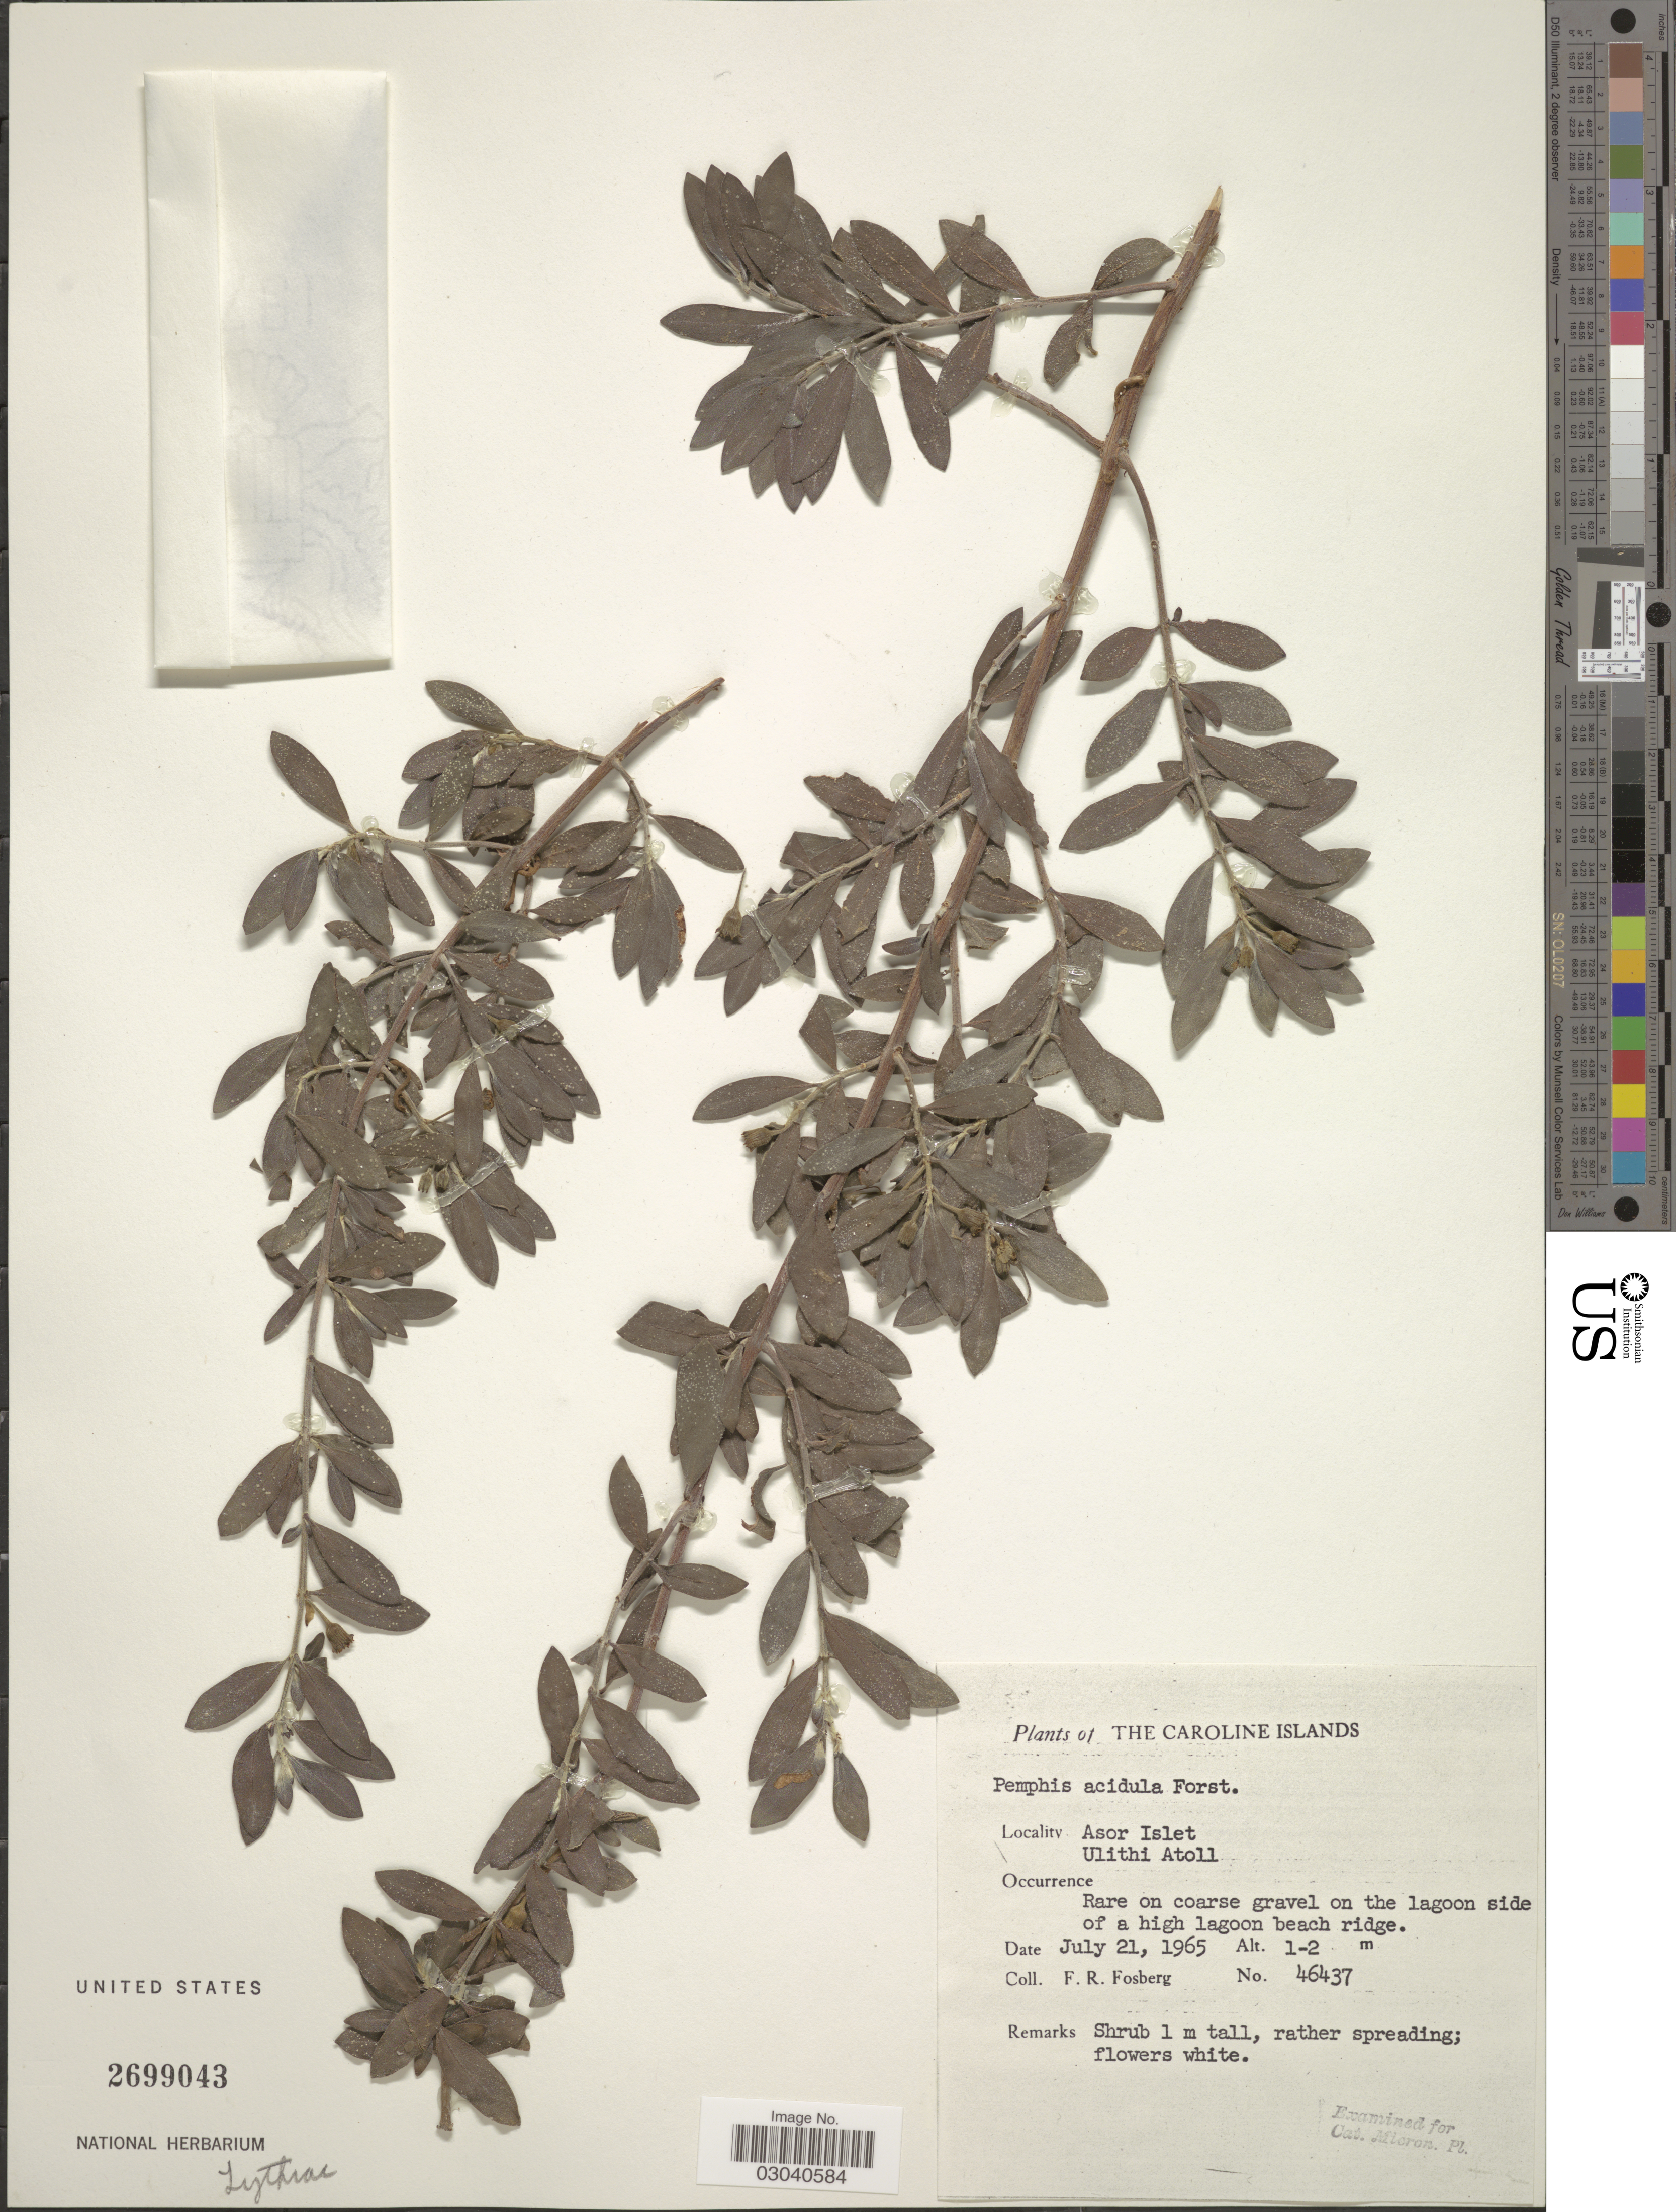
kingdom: Plantae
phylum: Tracheophyta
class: Magnoliopsida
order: Myrtales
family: Lythraceae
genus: Pemphis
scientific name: Pemphis acidula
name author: J.R. Forst. & G. Forst.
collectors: F. R. Fosberg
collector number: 46437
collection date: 1965-07-21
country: Micronesia, Federated States of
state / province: Yap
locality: The Caroline Islands. Asor Islet. Ulithi Atoll.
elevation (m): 1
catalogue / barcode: US 2699043